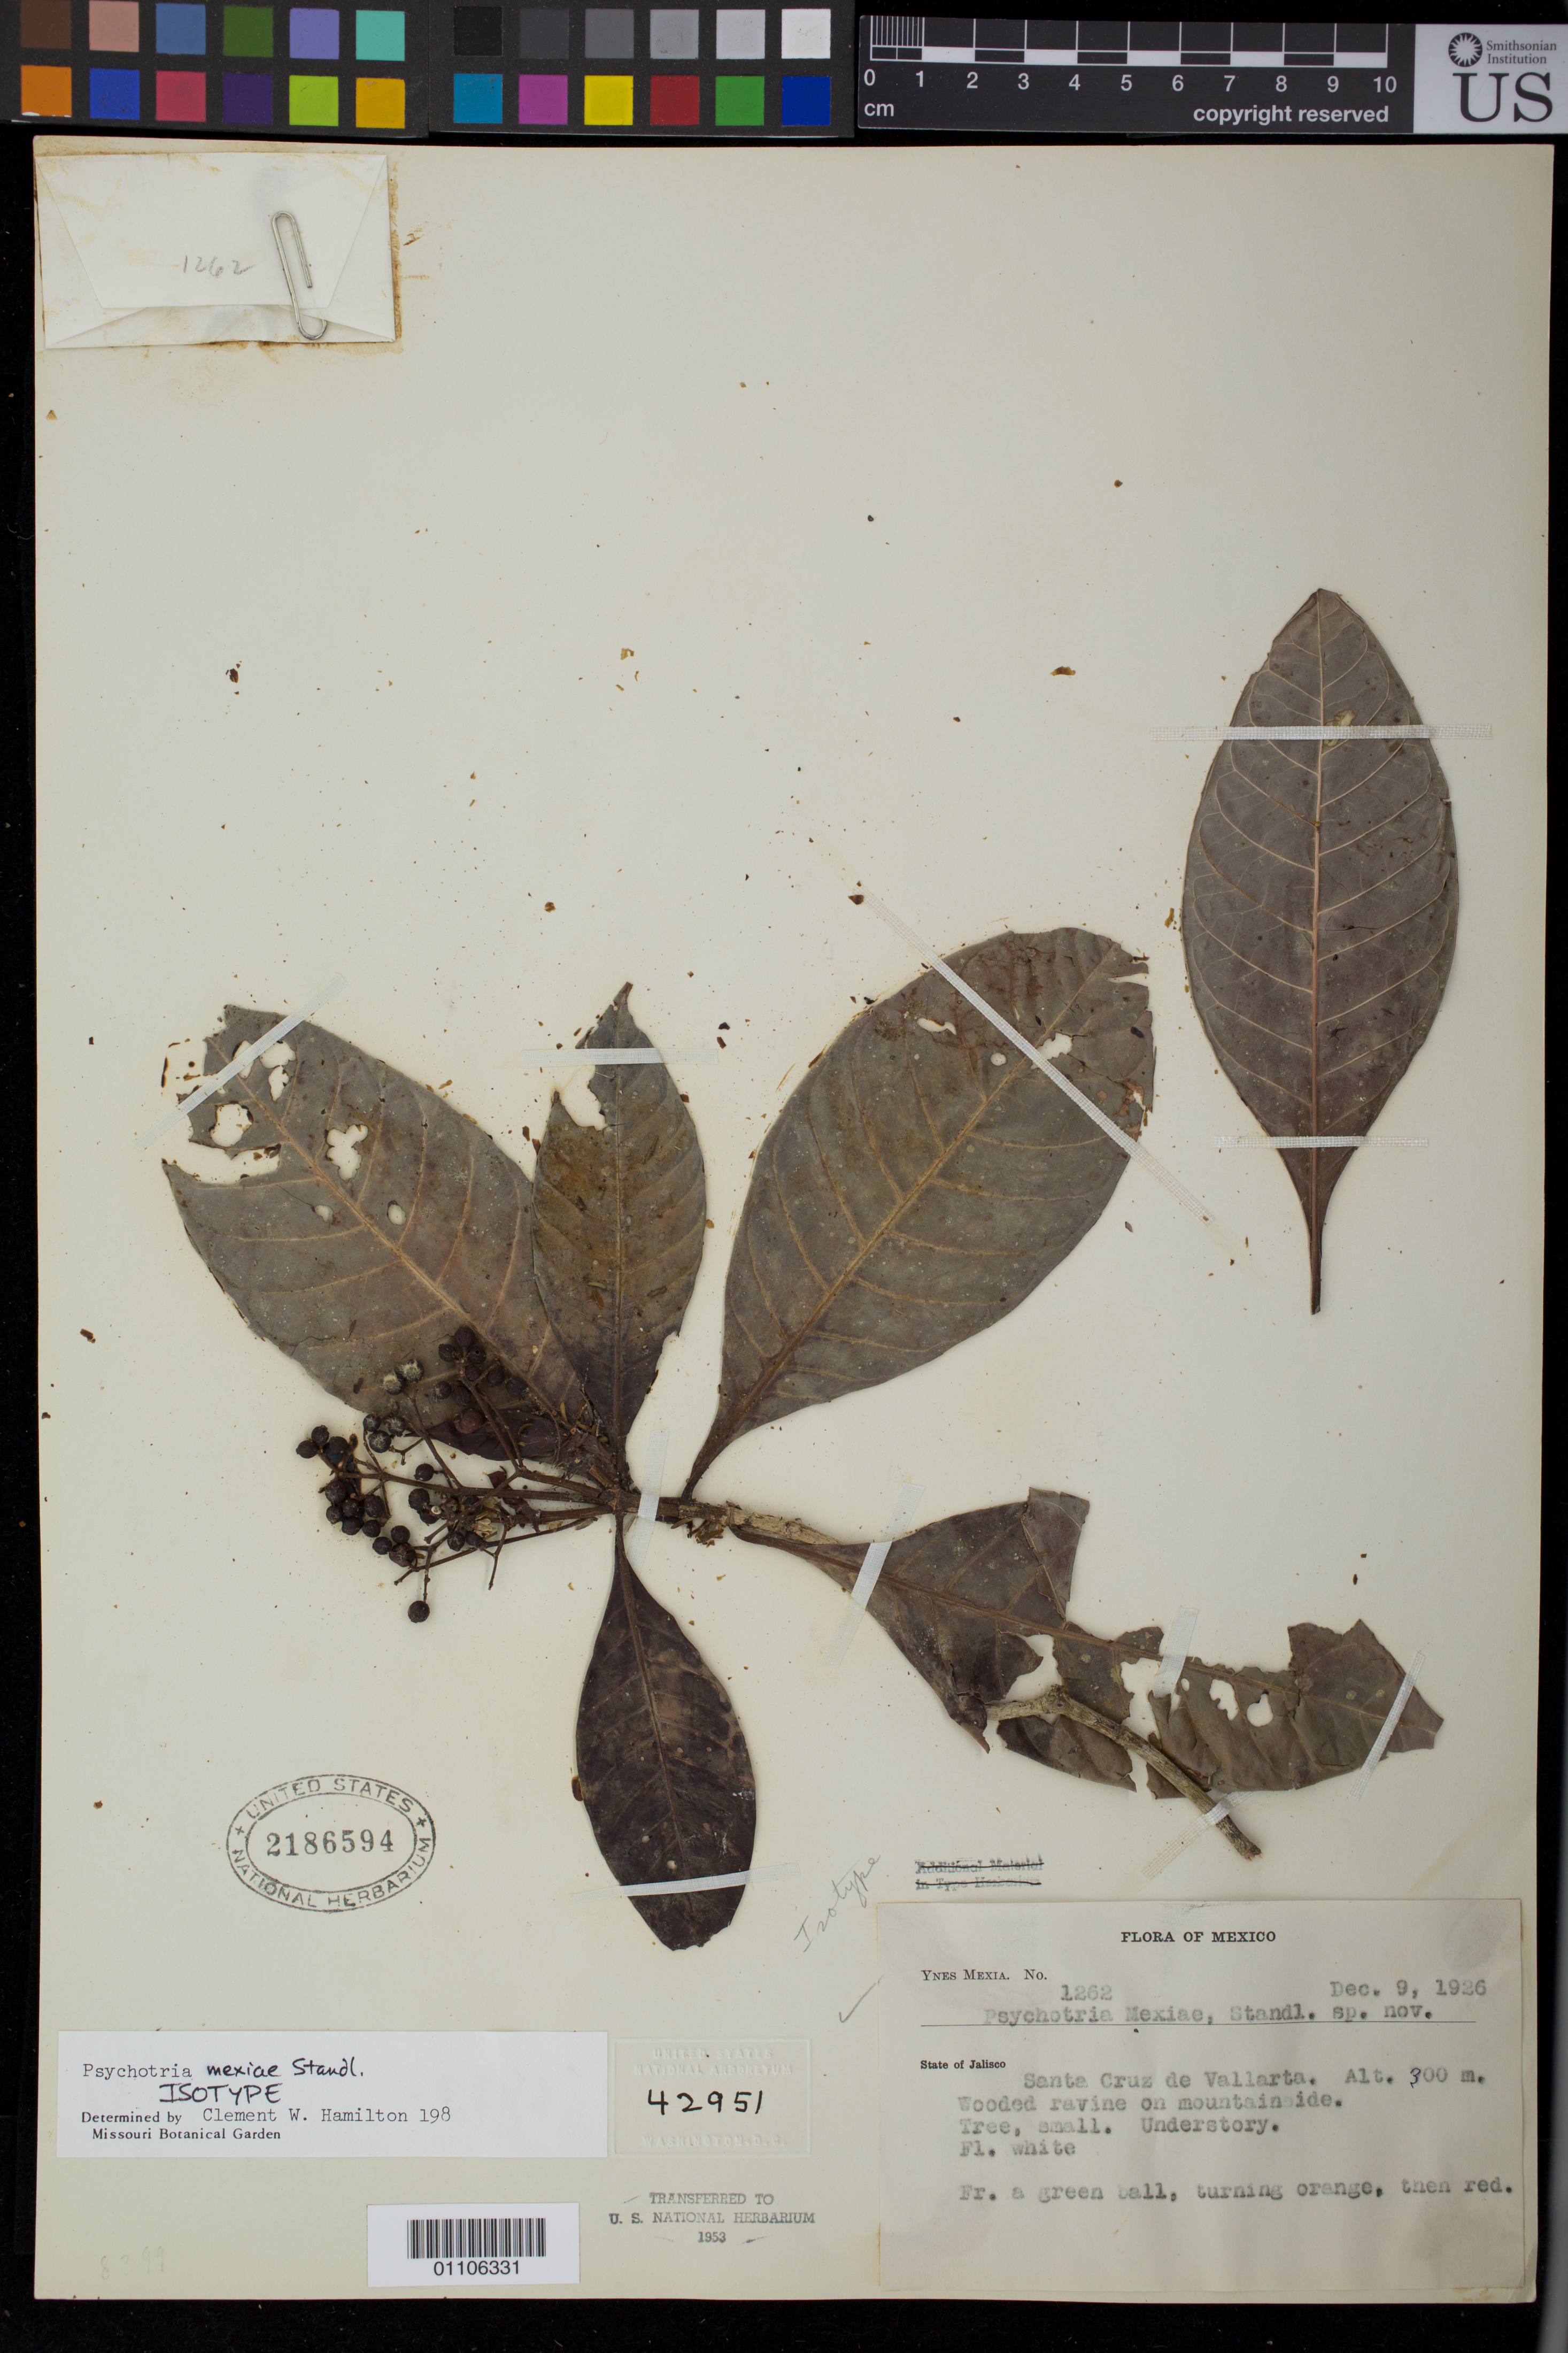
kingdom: Plantae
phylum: Tracheophyta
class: Magnoliopsida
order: Gentianales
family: Rubiaceae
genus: Psychotria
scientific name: Psychotria mexiae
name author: Standl.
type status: Isotype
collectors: Y. Mexia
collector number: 1262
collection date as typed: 09 Dec 1926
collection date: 1926-12-09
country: Mexico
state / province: Jalisco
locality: Santa Cruz de Vallarta.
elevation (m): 700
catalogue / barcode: US 2186594